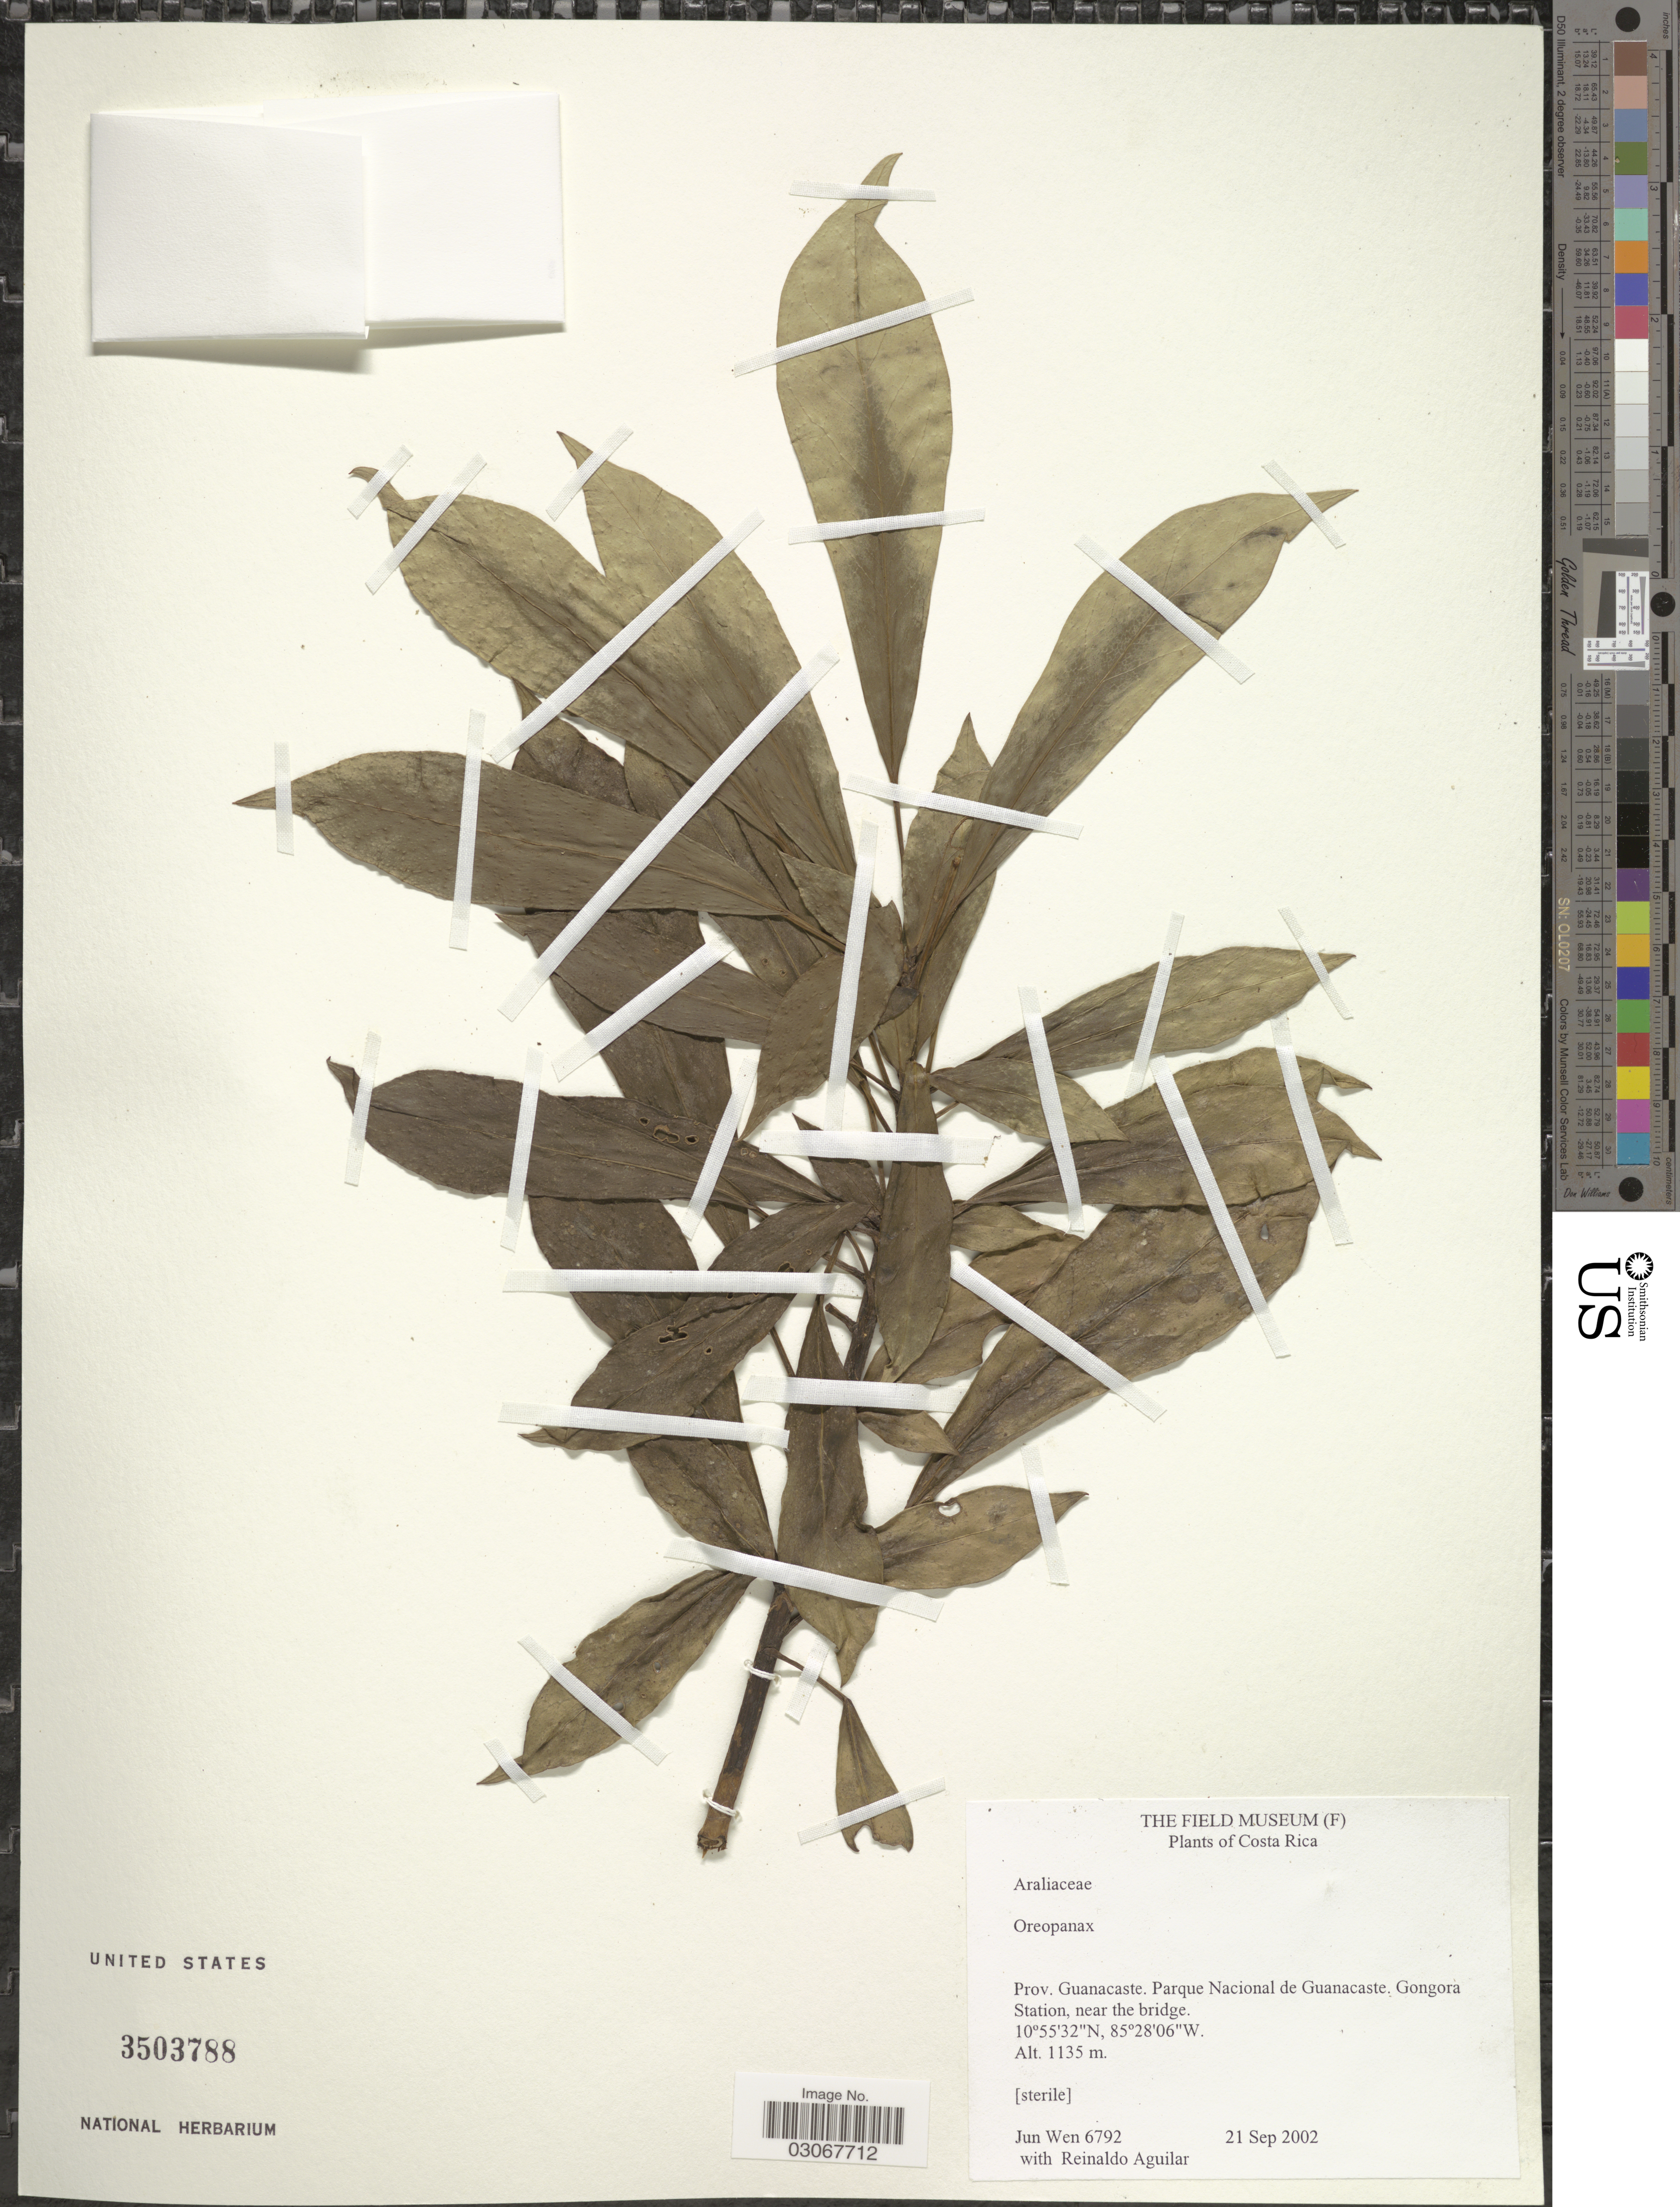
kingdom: Plantae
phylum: Tracheophyta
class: Magnoliopsida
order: Apiales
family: Araliaceae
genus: Oreopanax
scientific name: Oreopanax sp.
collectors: J. Wen & R. Aguilar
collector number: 6792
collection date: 2002-09-21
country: Costa Rica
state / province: Guanacaste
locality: Parque Nacional de Guanacaste. Gongora Station, near the bridge.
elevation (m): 1135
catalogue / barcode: US 3503788